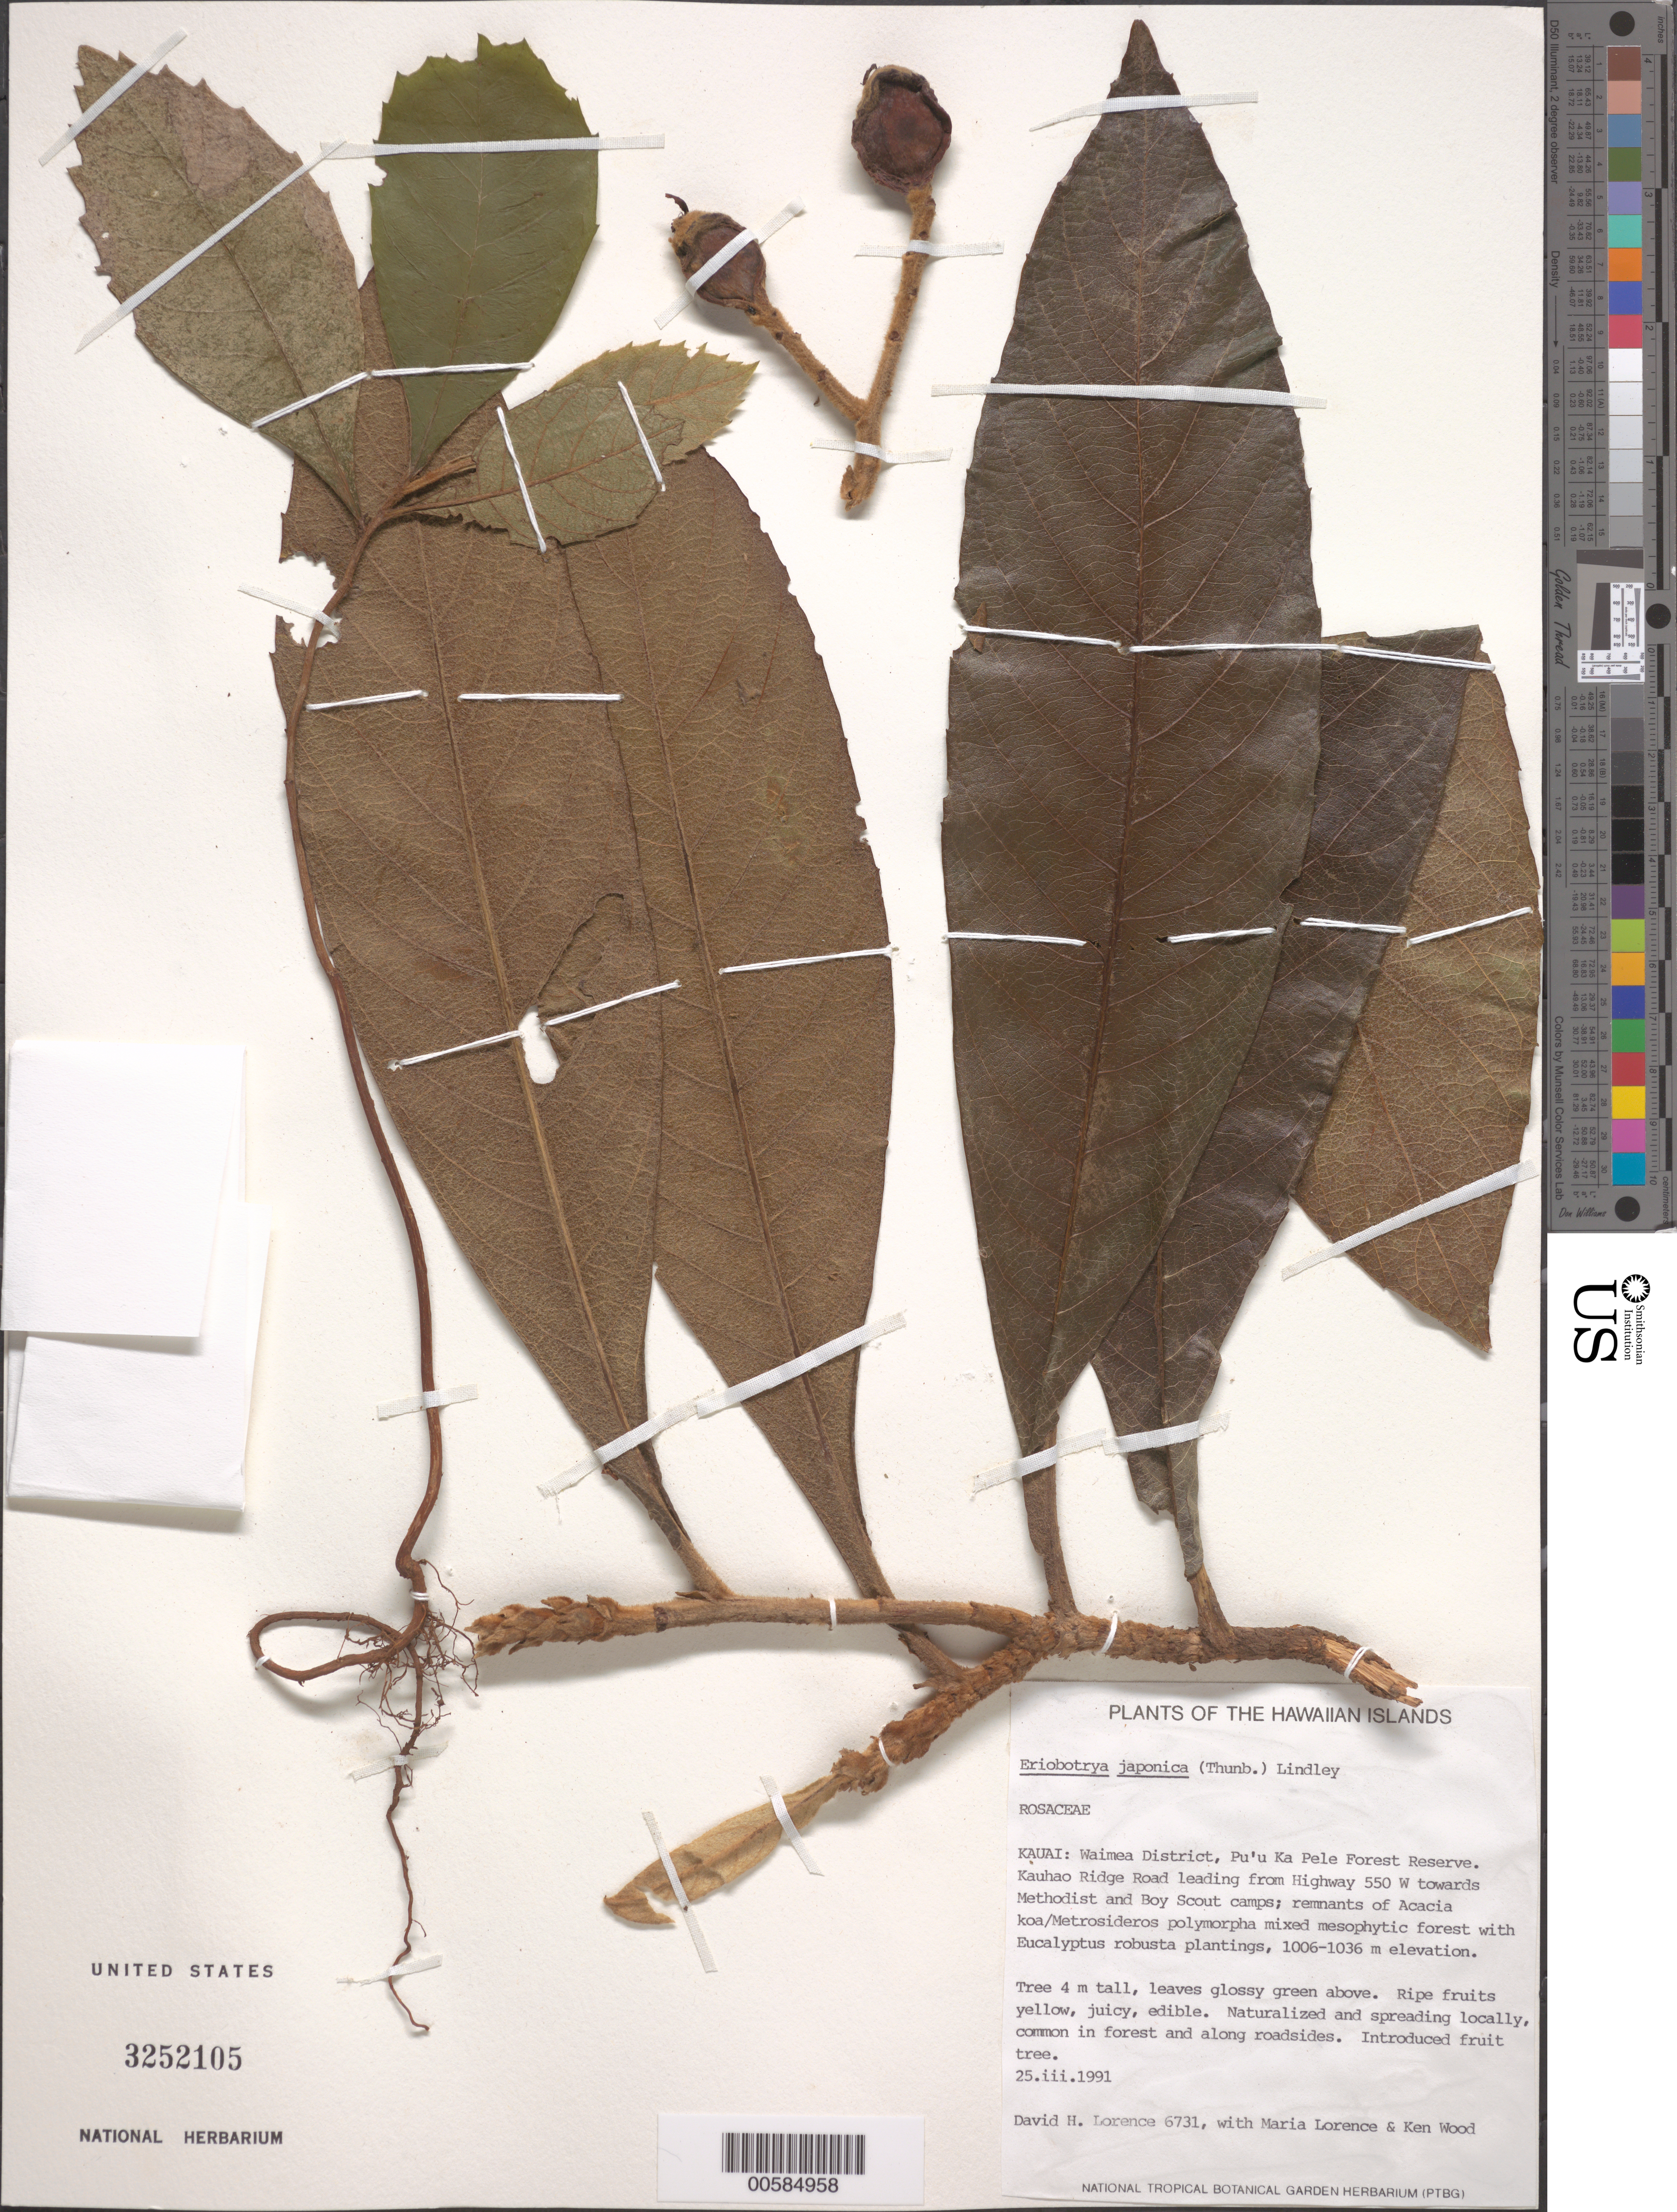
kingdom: Plantae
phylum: Tracheophyta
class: Magnoliopsida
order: Rosales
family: Rosaceae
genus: Rhaphiolepis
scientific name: Rhaphiolepis bibas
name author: (Lour.) Galasso & Banfi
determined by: Wagner, W. L., (BOT), Smithsonian Institution - National Museum of Natural History (UNITED STATES)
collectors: D. Lorence, M. Lorence & K. Wood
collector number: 6731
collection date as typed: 25 Mar 1991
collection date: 1991-03-25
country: United States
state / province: Hawaii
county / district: Kauai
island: Kaua'i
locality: Waimea Dist, Pu'u Ka Pele For Res. Kauhao Ridge Rd leading from Hwy 550 W towards Methodist and Boy Scout camps.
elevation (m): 1006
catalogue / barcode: US 3252105